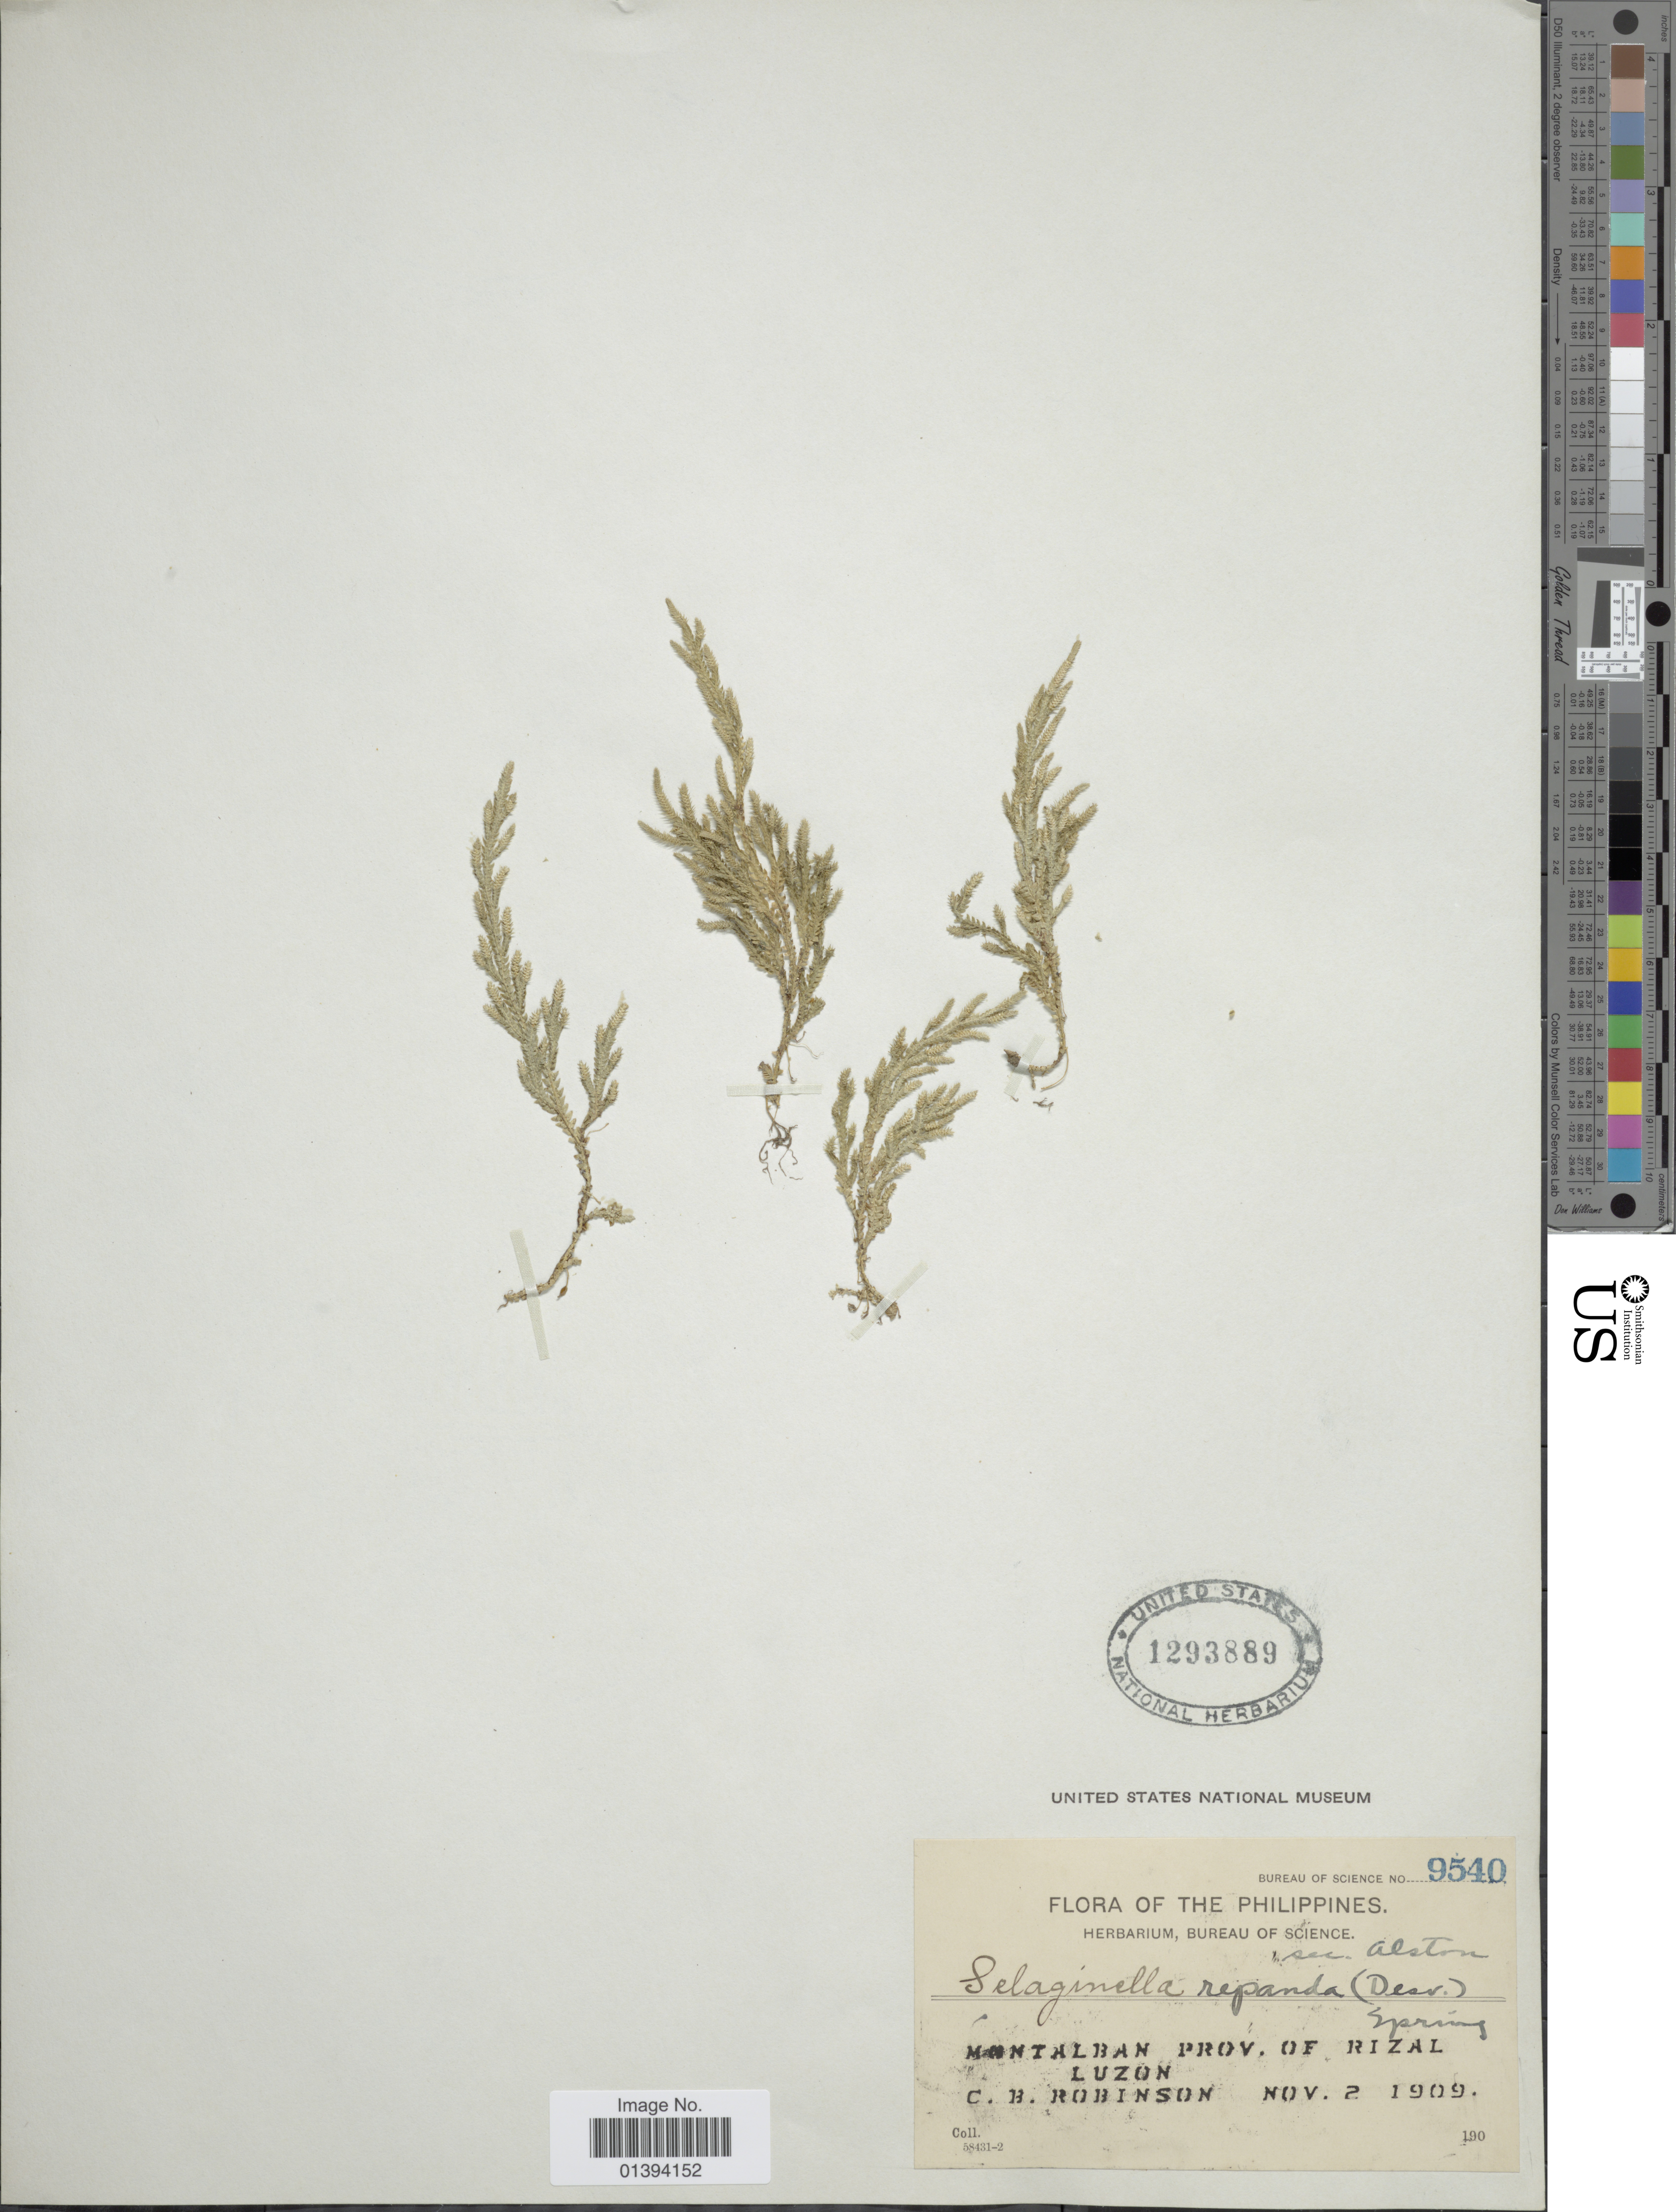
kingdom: Plantae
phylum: Tracheophyta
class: Lycopodiopsida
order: Selaginellales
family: Selaginellaceae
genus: Selaginella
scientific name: Selaginella repanda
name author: (Desv. ex Poir.) Spring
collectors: C. Robinson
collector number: Bureau of Science 9540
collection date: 1909-11-02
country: Philippines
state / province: Central Luzon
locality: Montalban Prov of Rizal, Luzon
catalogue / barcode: US 1293889